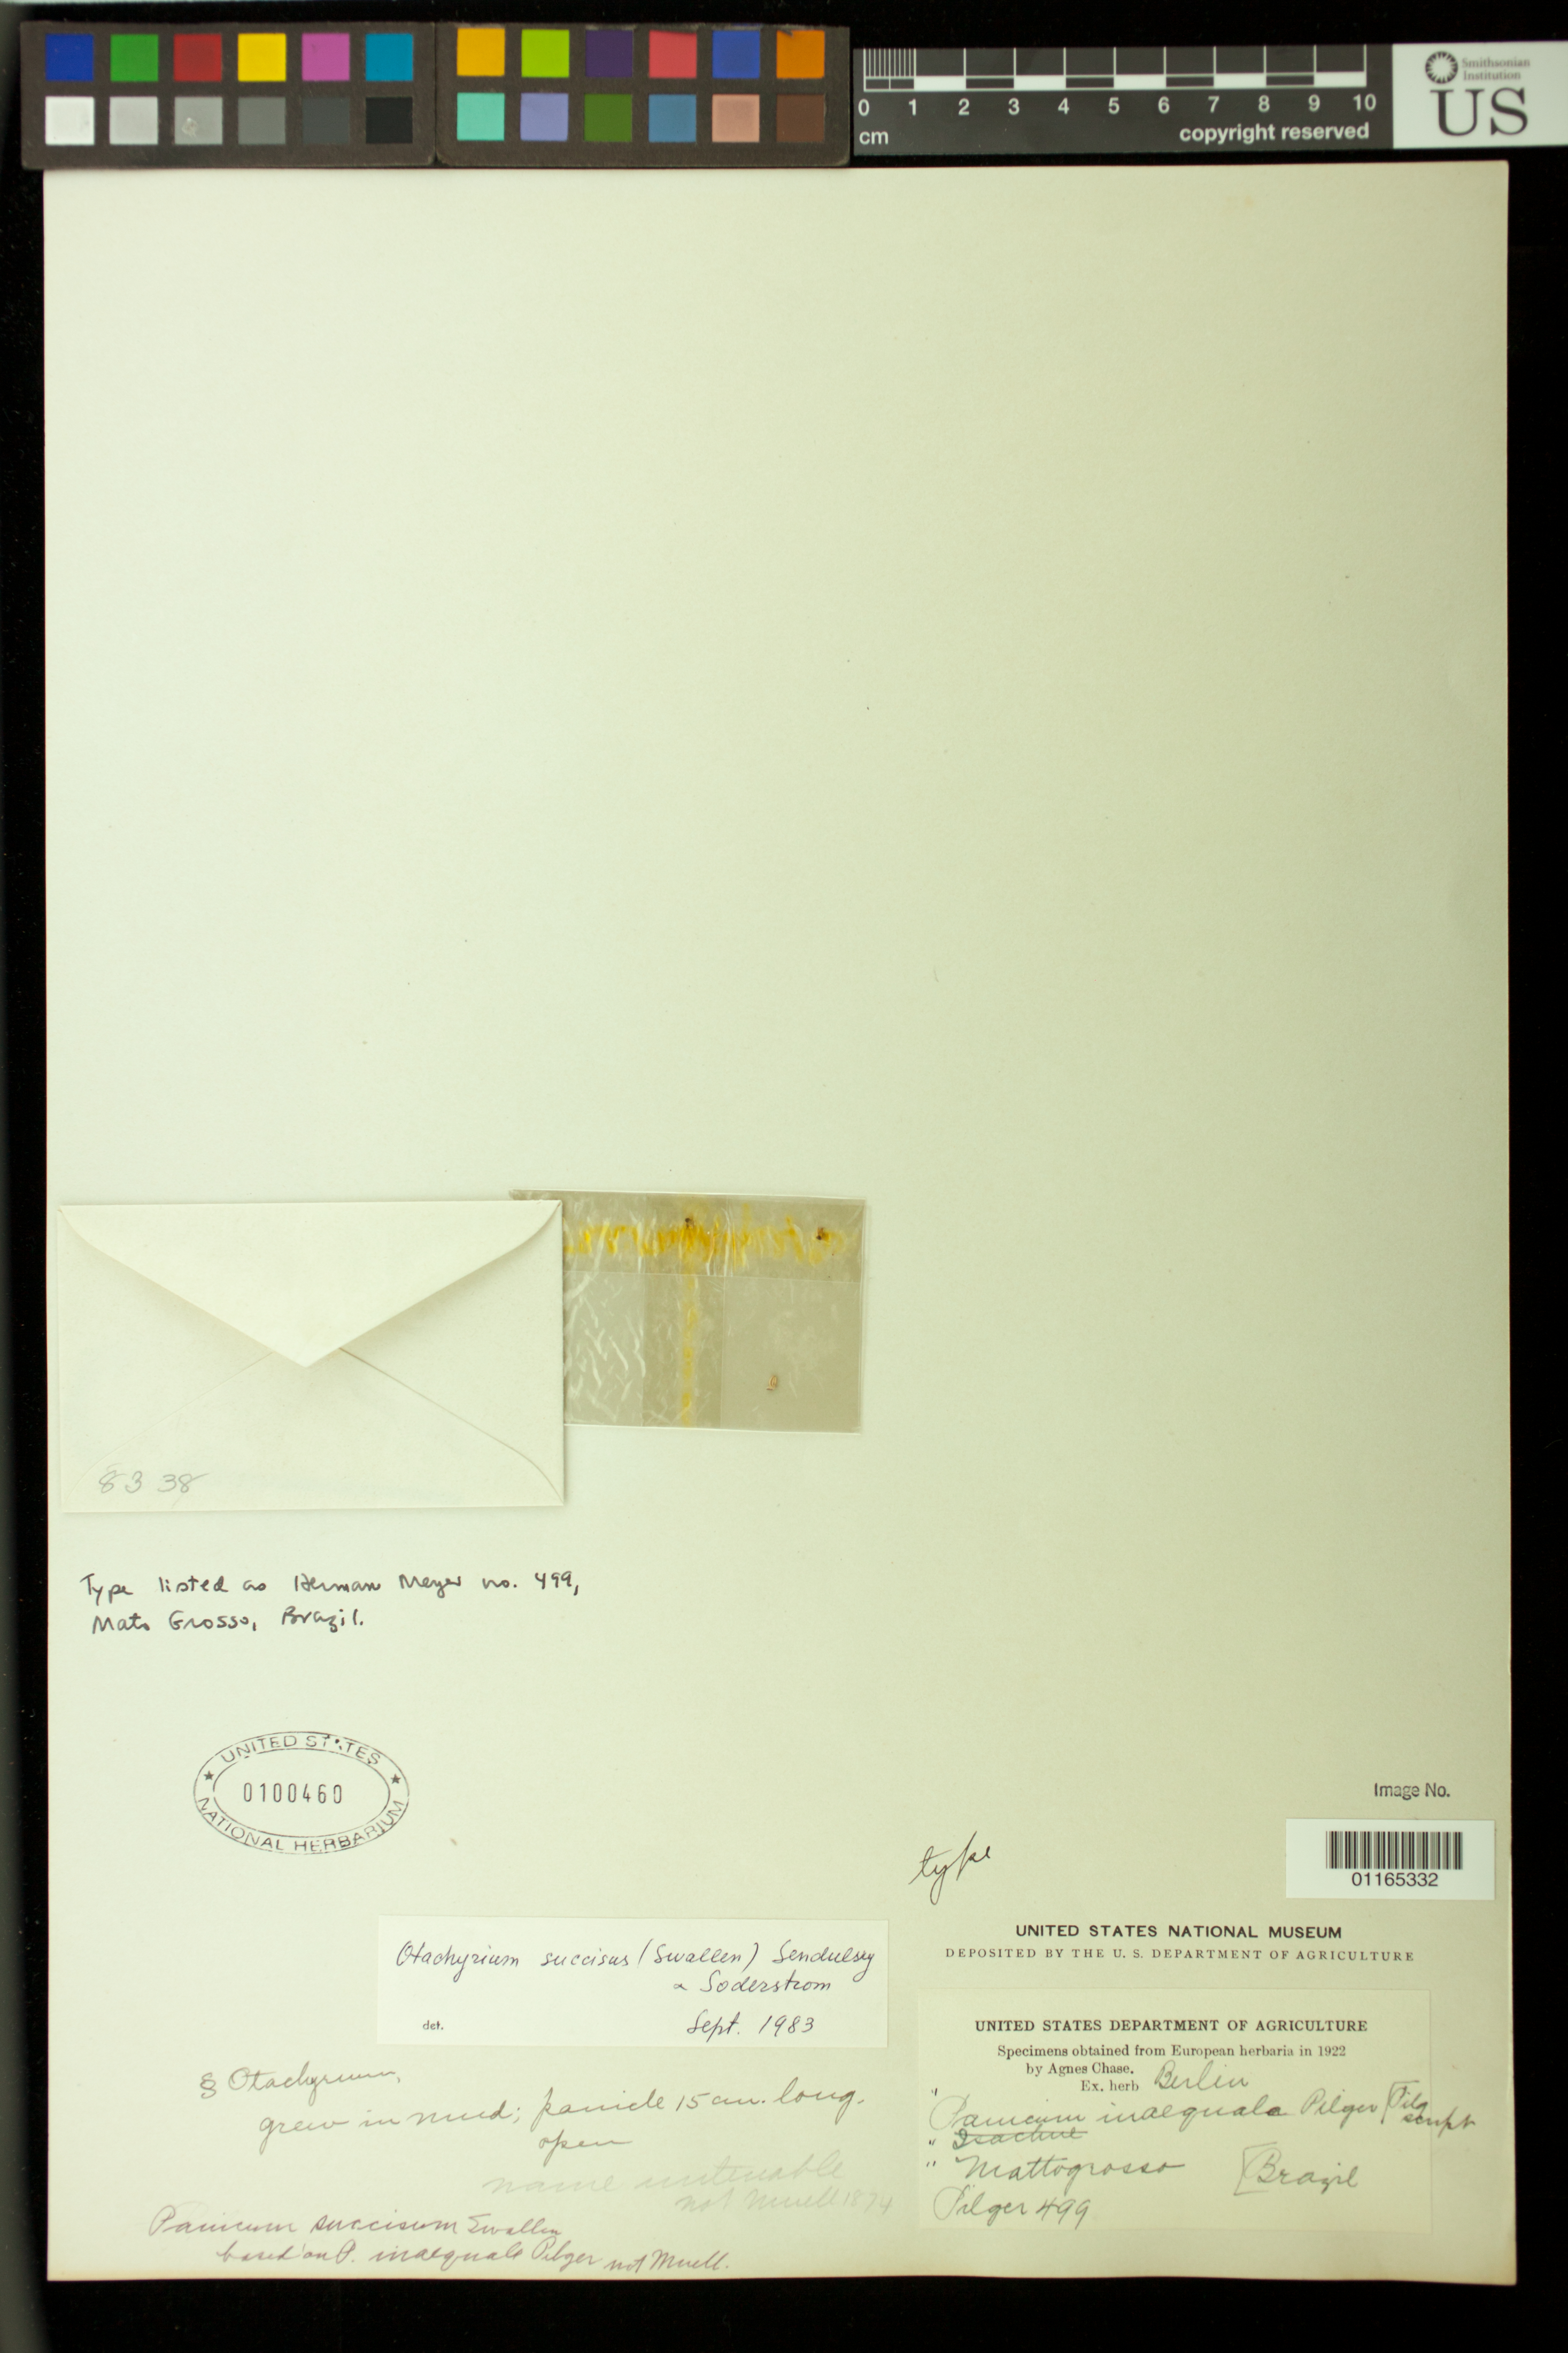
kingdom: Plantae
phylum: Tracheophyta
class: Liliopsida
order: Poales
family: Poaceae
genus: Panicum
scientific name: Panicum inaequale Pilg., nom. illeg.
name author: Pilg.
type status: Type Collection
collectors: R. K. F. Pilger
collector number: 499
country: Brazil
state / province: Mato Grosso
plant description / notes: Fragmentary material of type specimen ex herb. Berlin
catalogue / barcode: US 100460